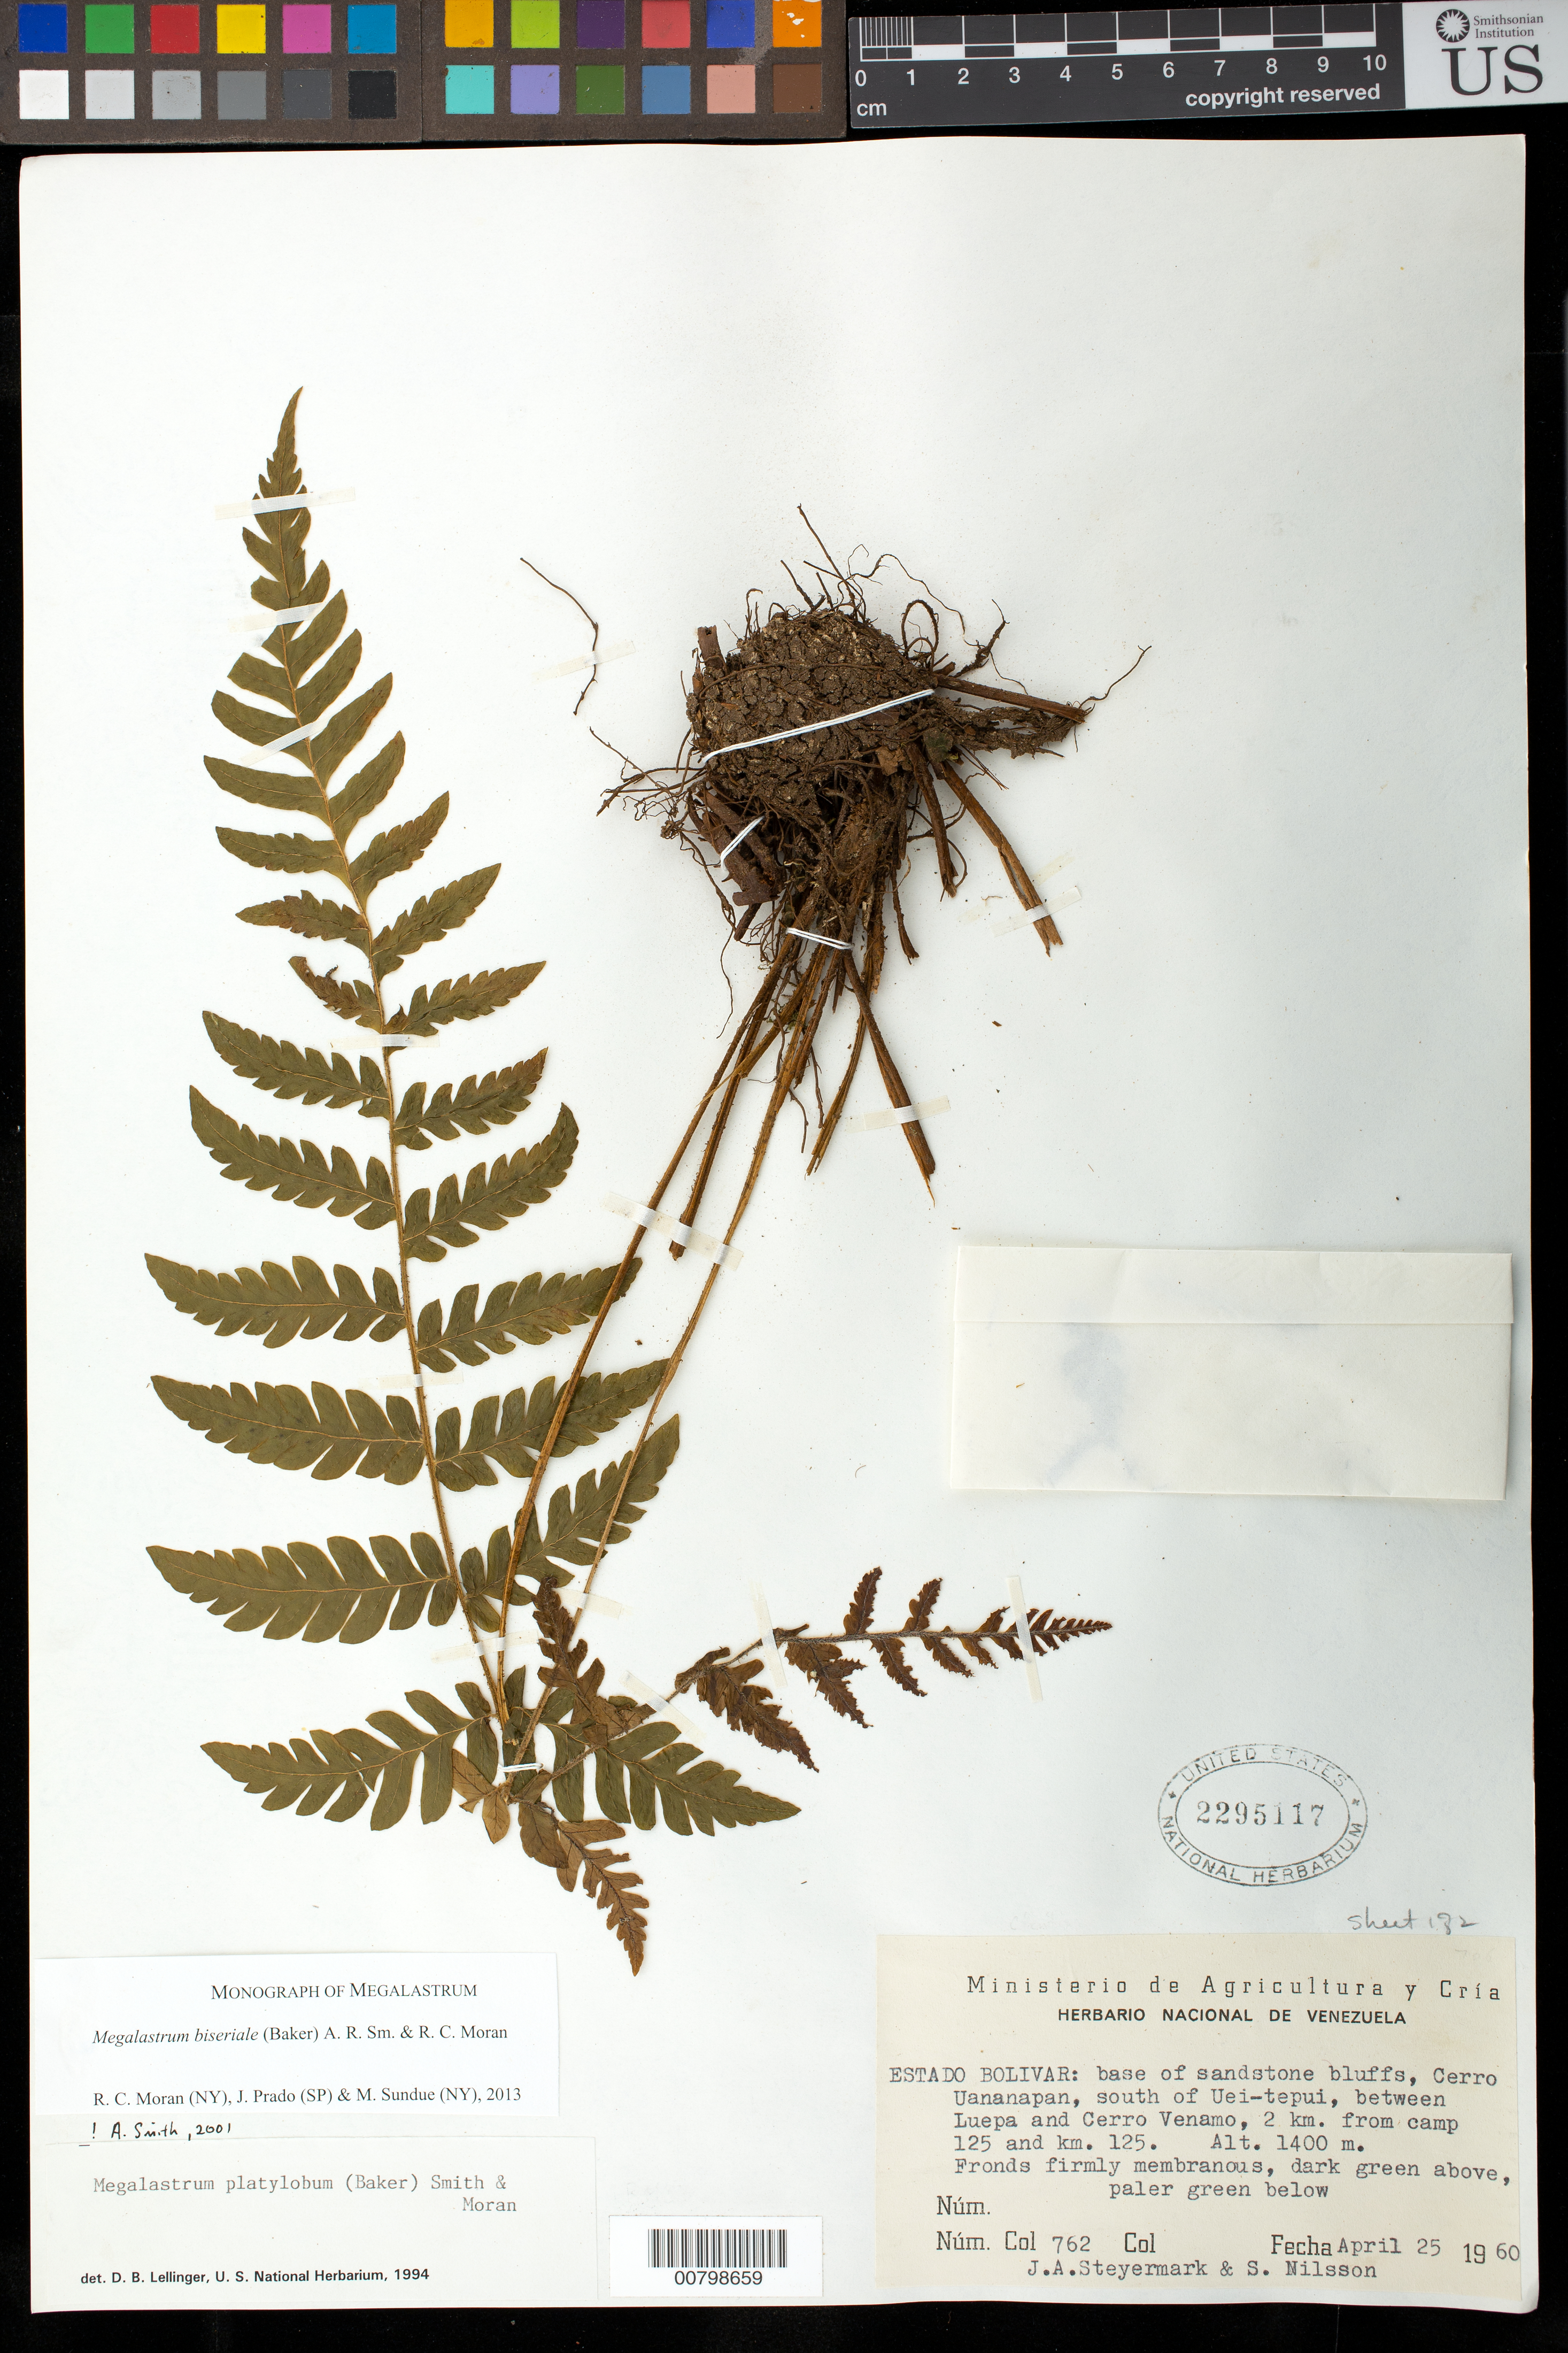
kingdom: Plantae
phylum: Tracheophyta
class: Polypodiopsida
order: Polypodiales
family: Dryopteridaceae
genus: Megalastrum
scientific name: Megalastrum biseriale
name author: (Baker) A.R. Sm. & R.C. Moran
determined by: Moran, R. C.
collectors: J. Steyermark & S. Nilsson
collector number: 60 762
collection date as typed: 25-Apr-60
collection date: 1960-04-25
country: Venezuela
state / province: Bolívar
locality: Cerro Uananapán, S of Uei-tepuí, between Luepa and Cerro Venamo, 2 km from camp 125 and km 125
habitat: Base of sandstone bluff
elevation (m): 1400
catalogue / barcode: US 2295117